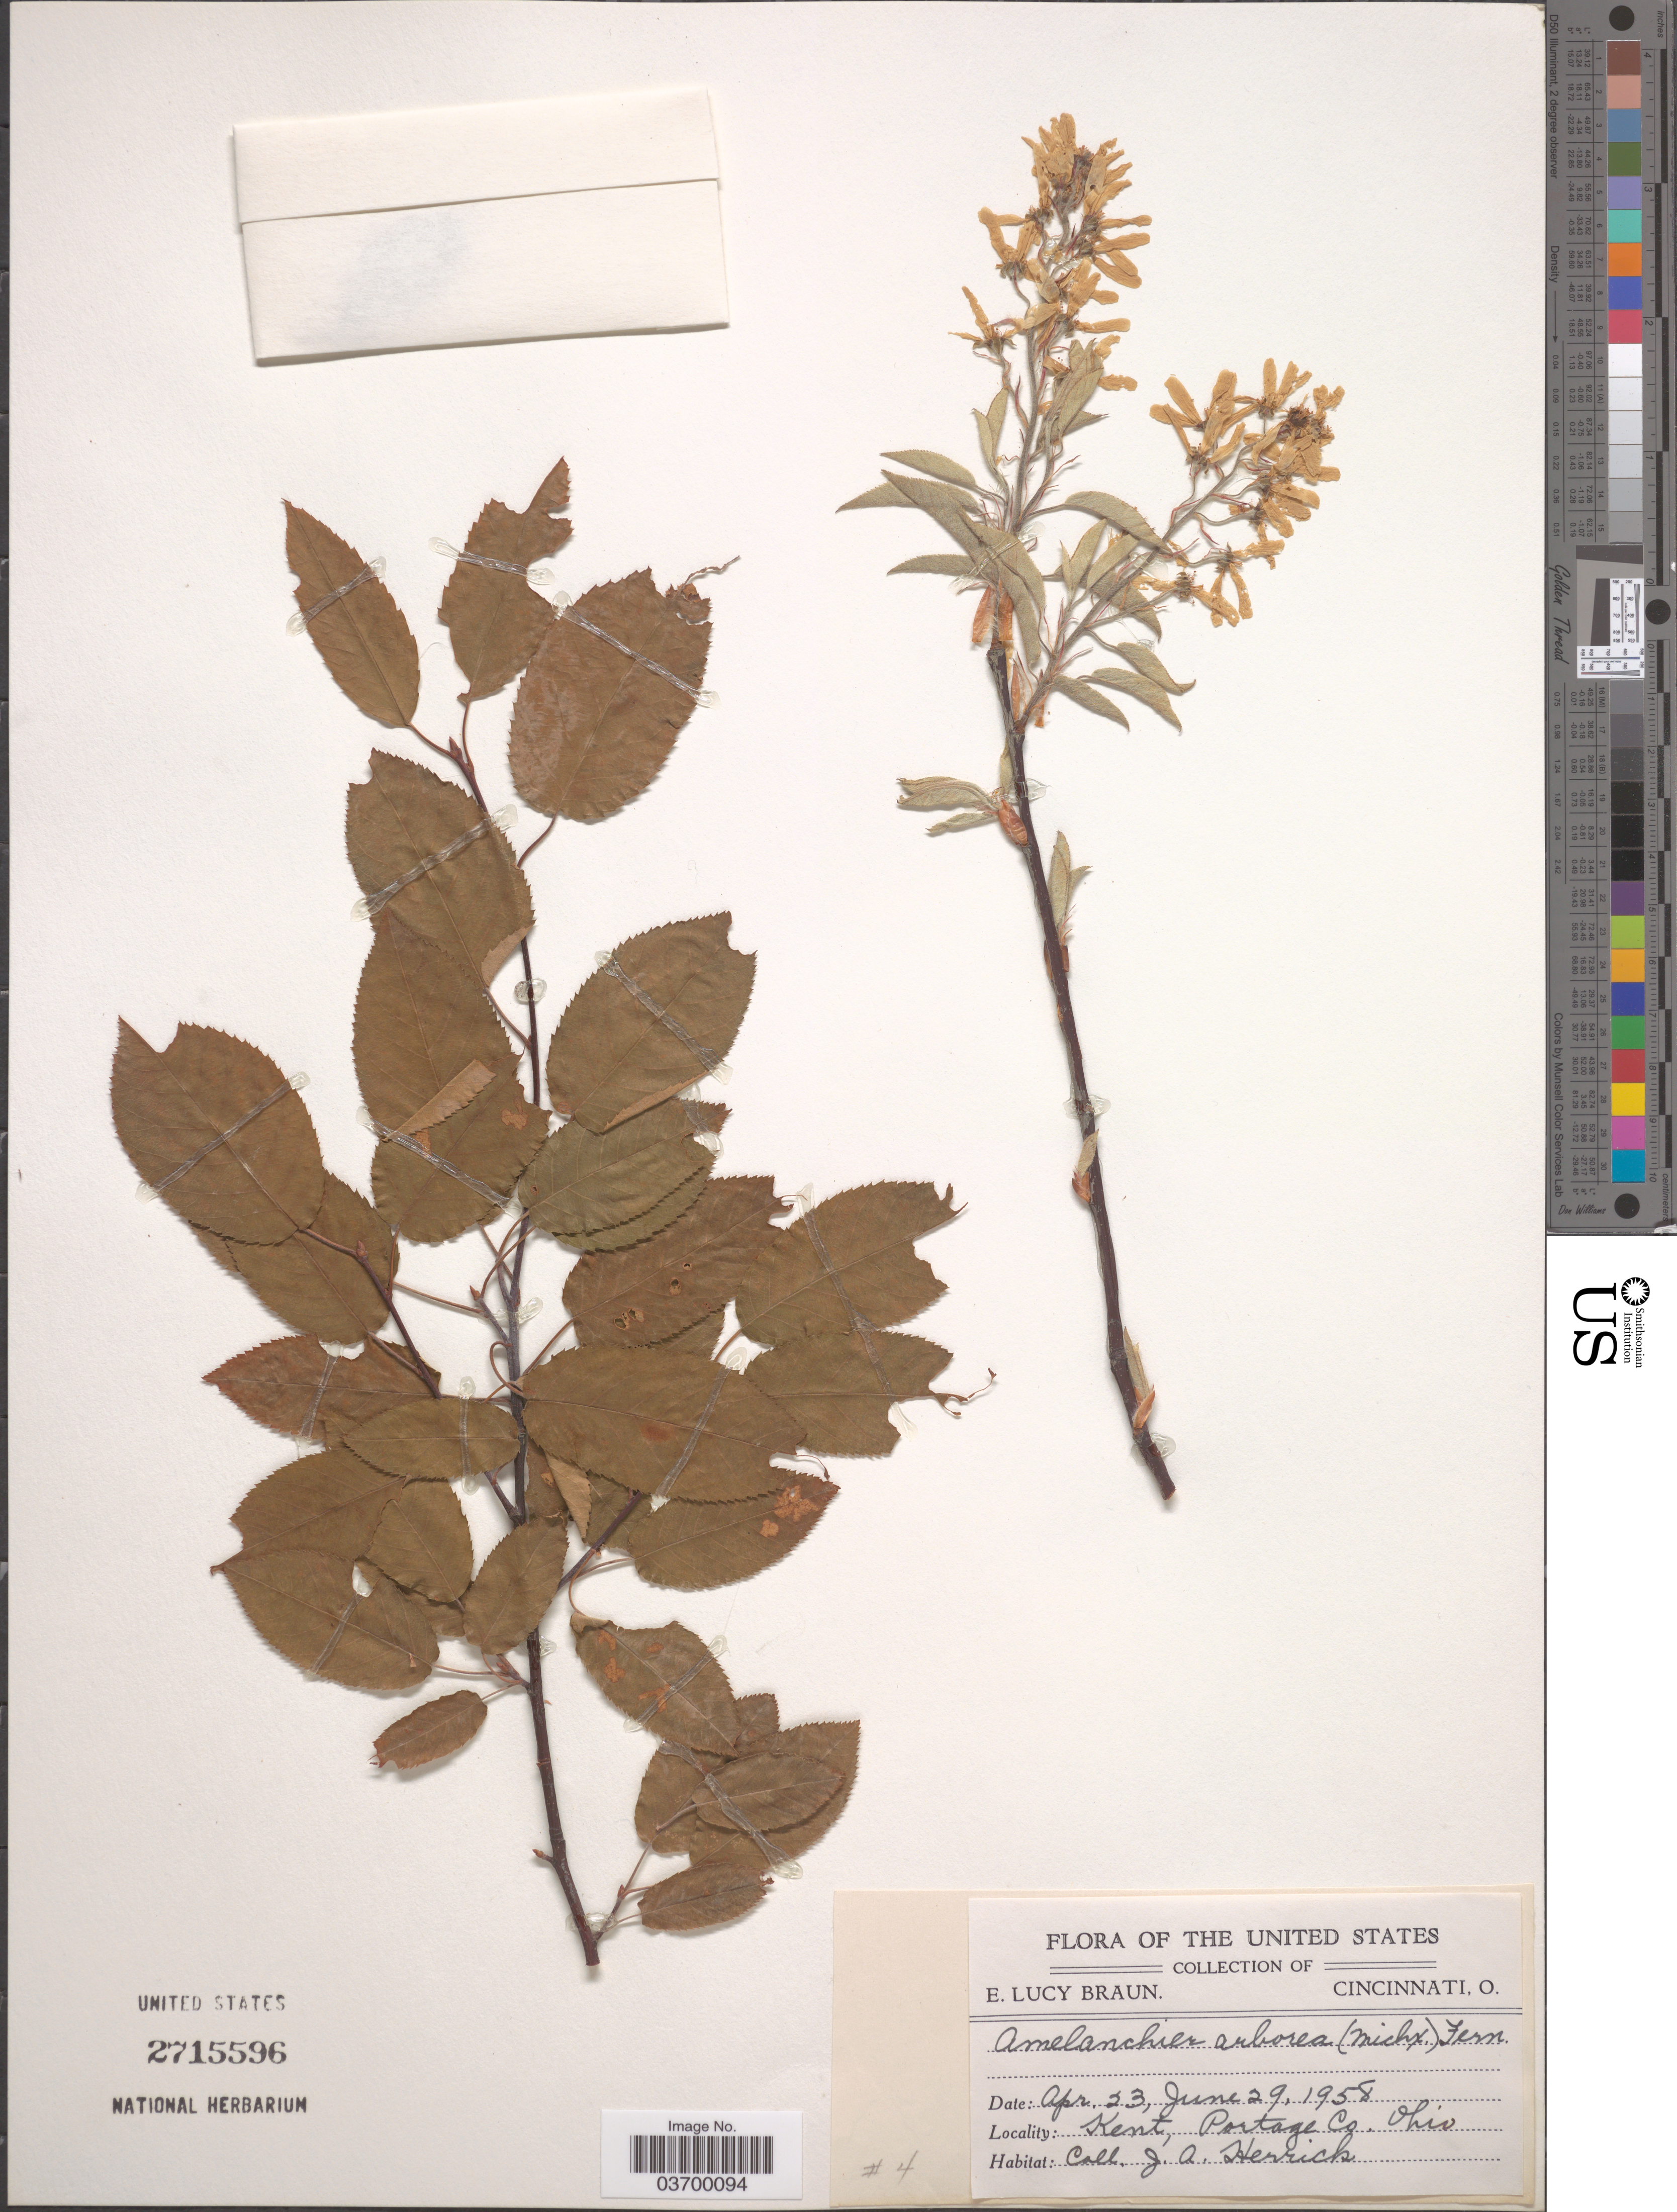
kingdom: Plantae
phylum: Tracheophyta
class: Magnoliopsida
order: Rosales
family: Rosaceae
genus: Amelanchier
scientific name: Amelanchier arborea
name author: (F. Michx.) Fernald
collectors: J. Herrick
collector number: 4?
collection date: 1958-04-23/1958-06-29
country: United States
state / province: Ohio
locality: Kent, Portage Co.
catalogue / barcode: US 2715596